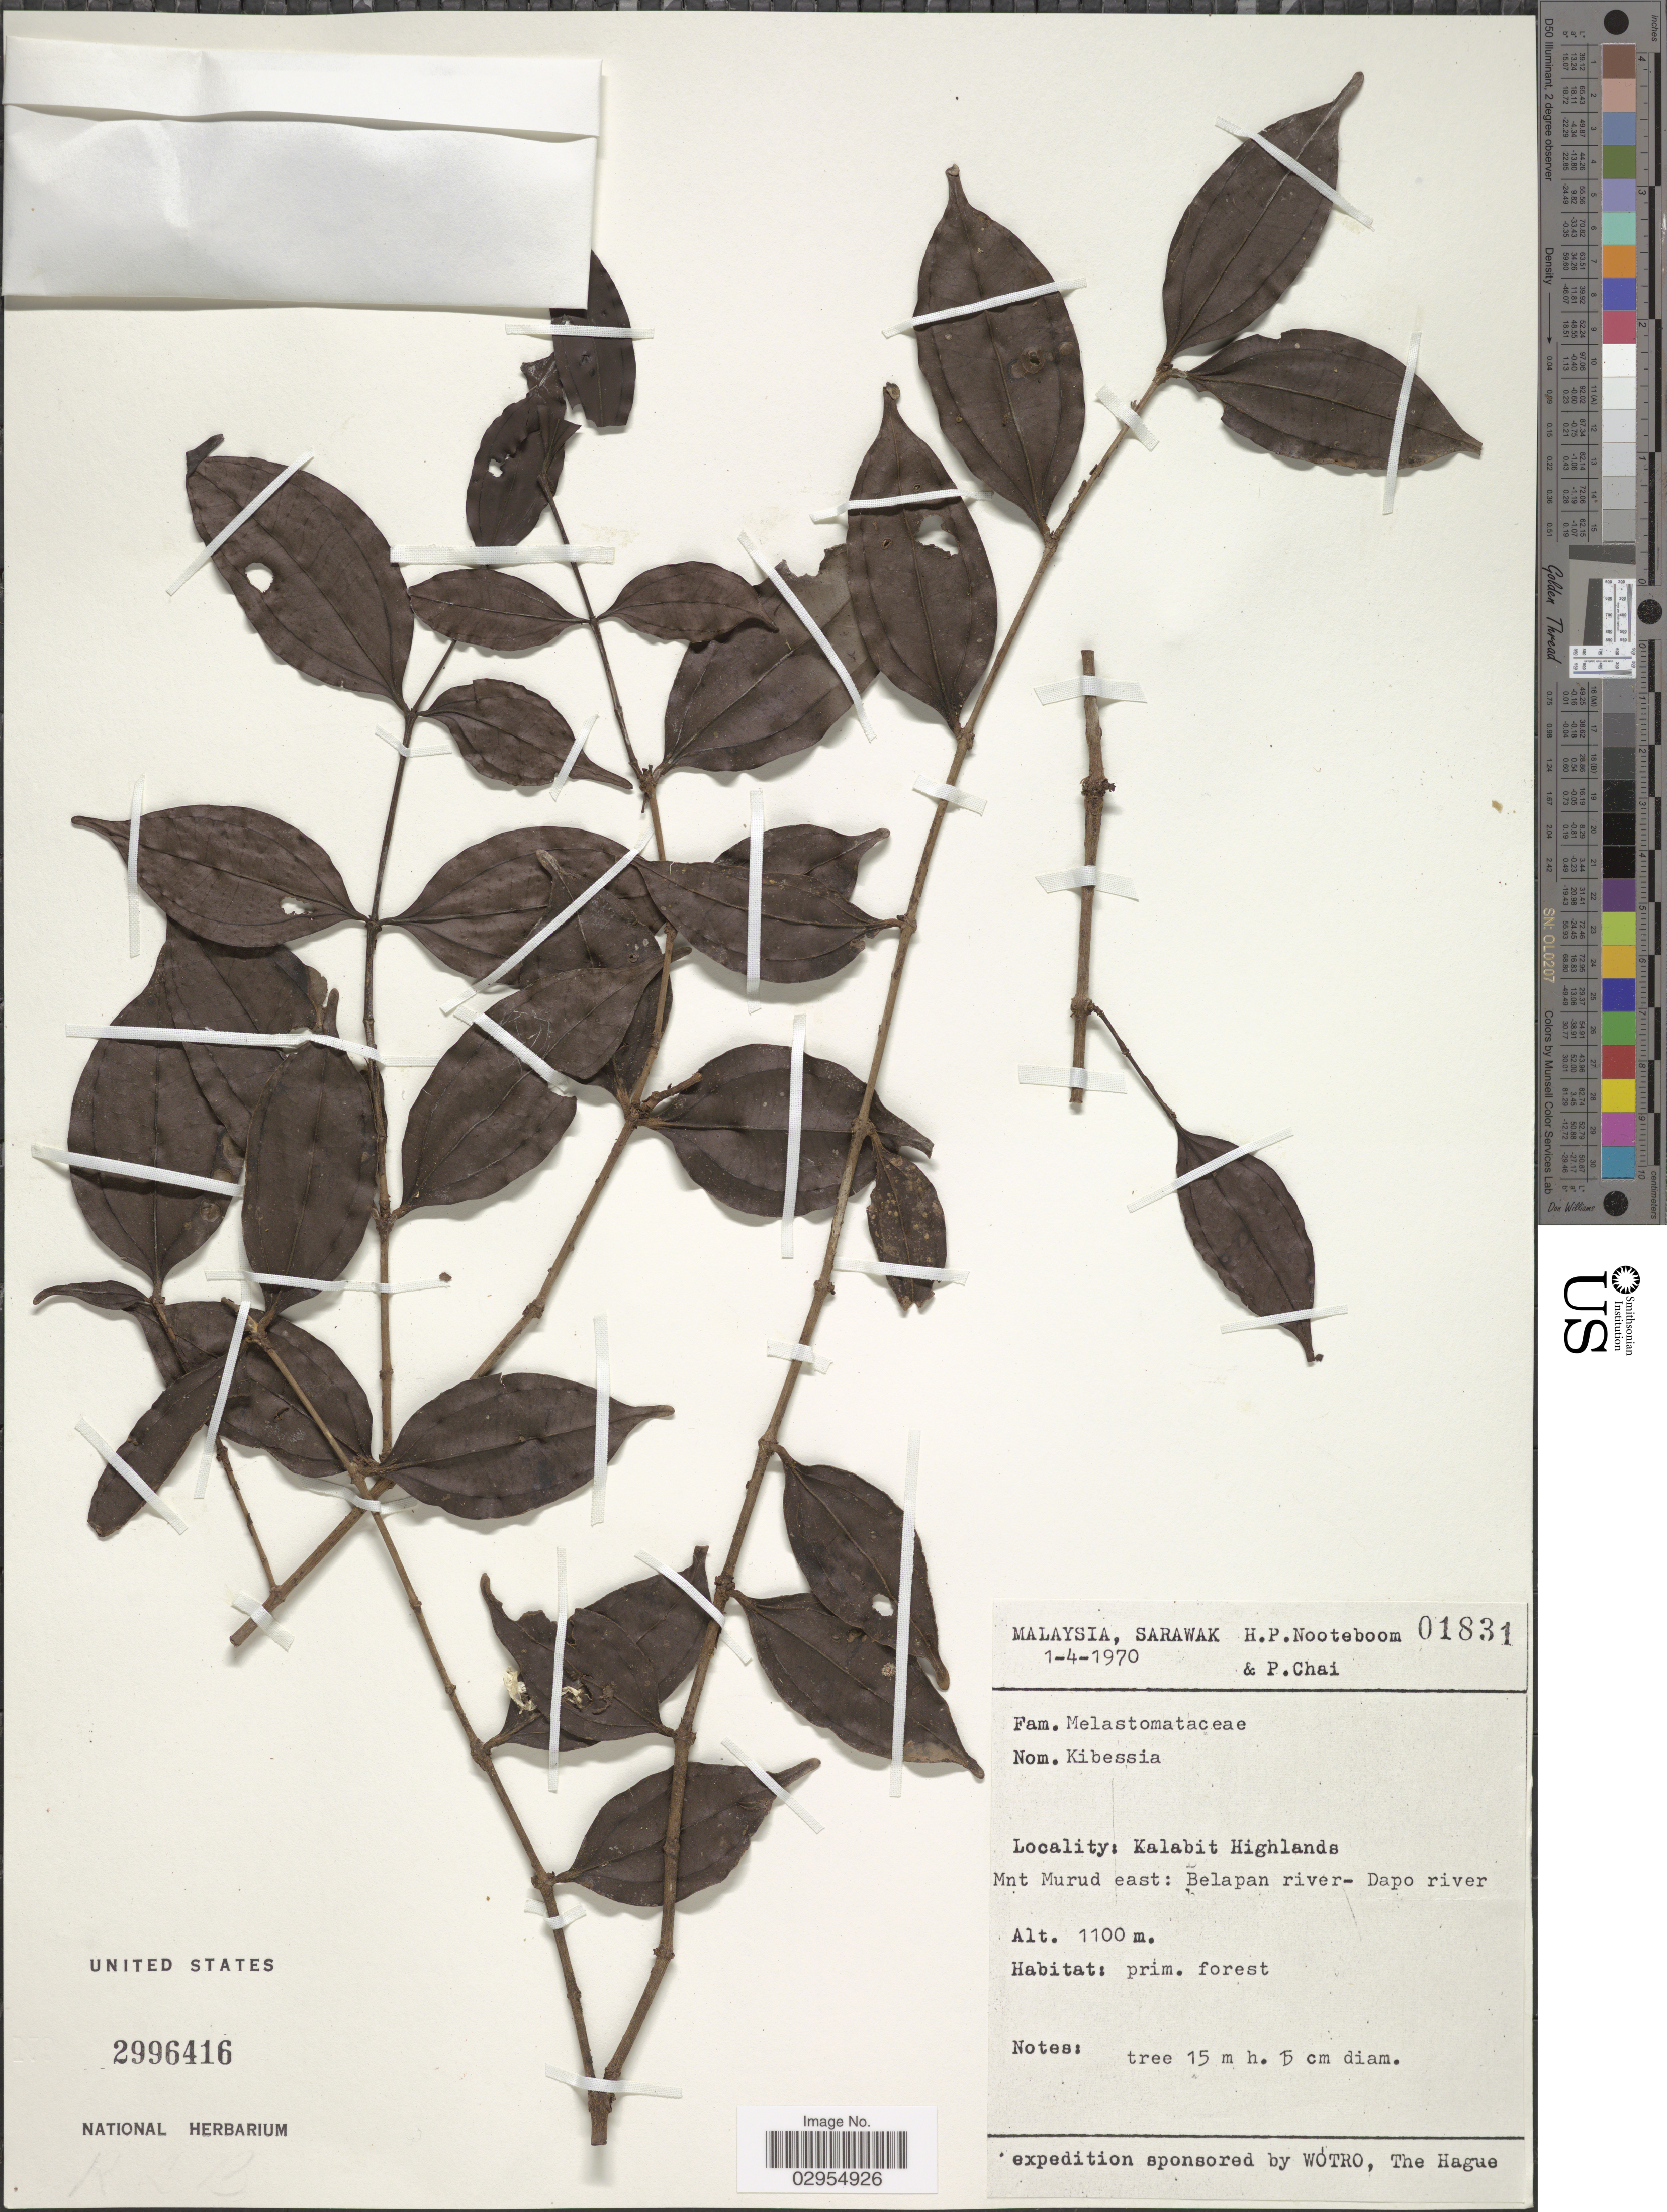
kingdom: Plantae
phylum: Tracheophyta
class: Magnoliopsida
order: Myrtales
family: Melastomataceae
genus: Pternandra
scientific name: Pternandra azurea var. azurea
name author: (Blume) Burkill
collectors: H. P. Nooteboom & P. Chai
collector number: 01831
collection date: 1970-04-01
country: Malaysia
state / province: Sarawak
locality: Kalabit Highlands. Mnt Murud east: Belapan river - Dapo river.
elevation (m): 1100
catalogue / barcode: US 2996416